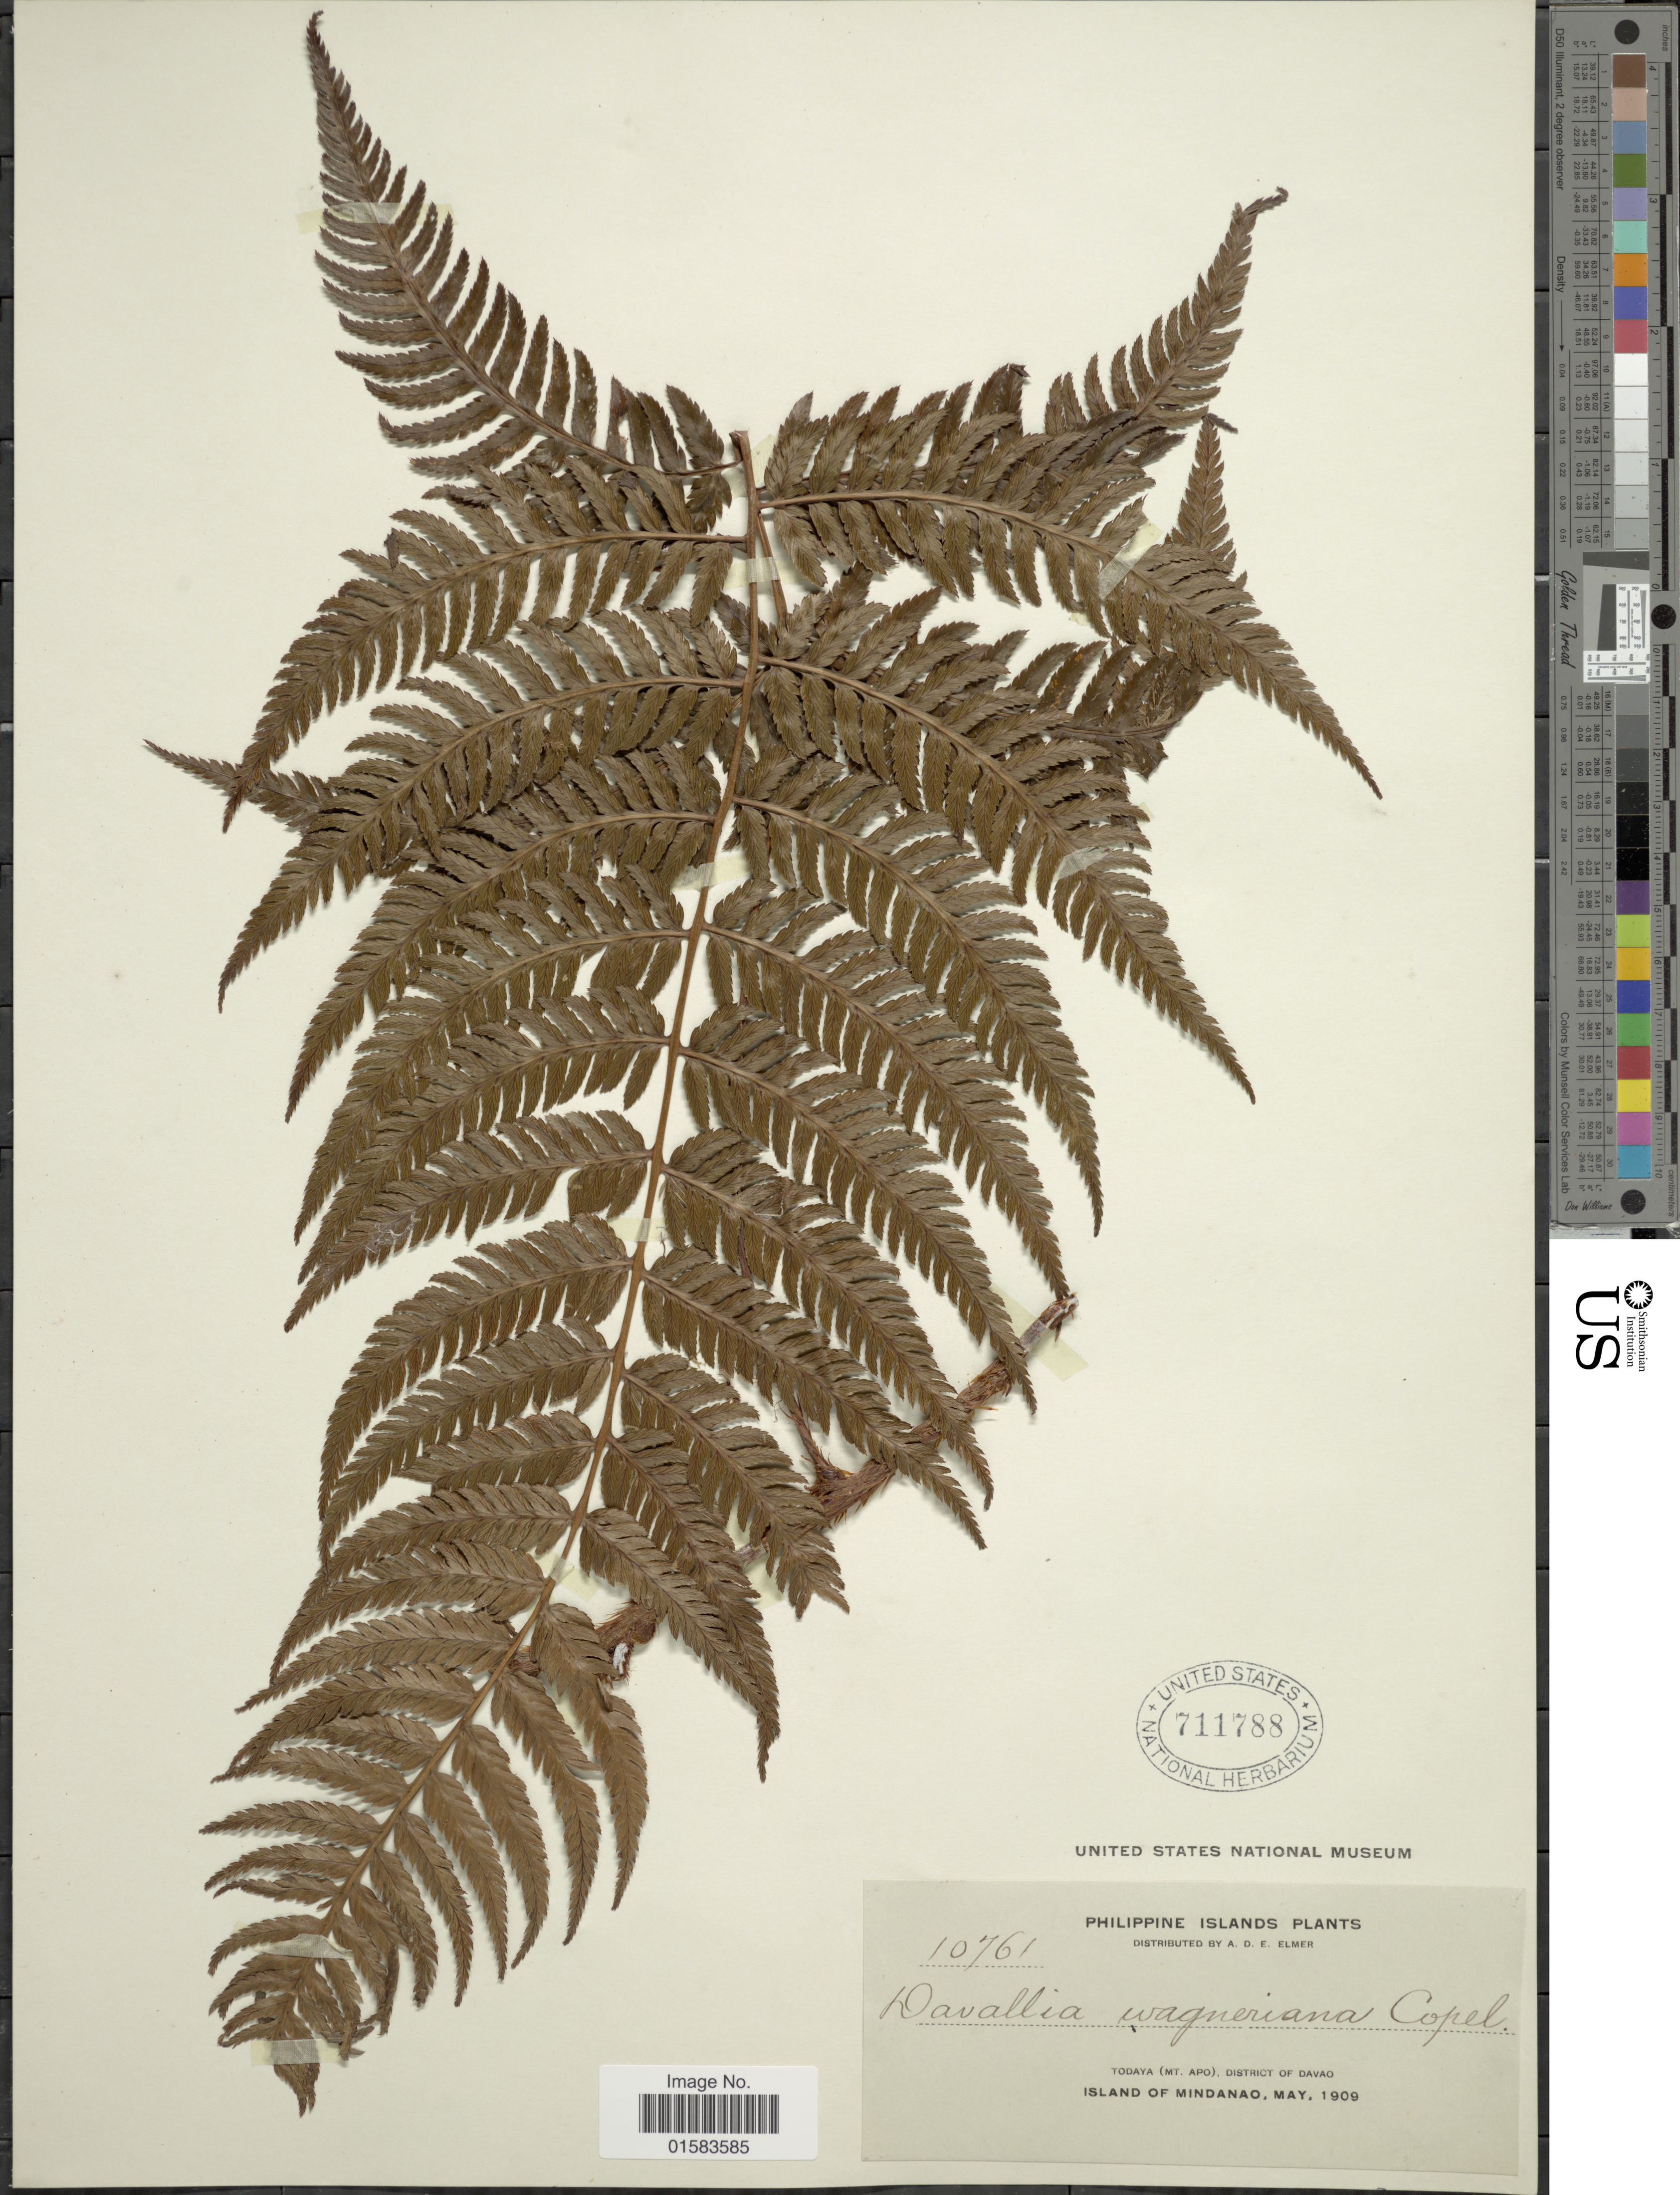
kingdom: Plantae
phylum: Tracheophyta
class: Polypodiopsida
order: Polypodiales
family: Davalliaceae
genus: Davallia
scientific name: Davallia wagneriana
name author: Copel.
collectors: A. D. E. Elmer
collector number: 10761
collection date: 1909-05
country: Philippines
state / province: Davao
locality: Todaya (Mt. Apo), Island of Mindanao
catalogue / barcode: US 711788